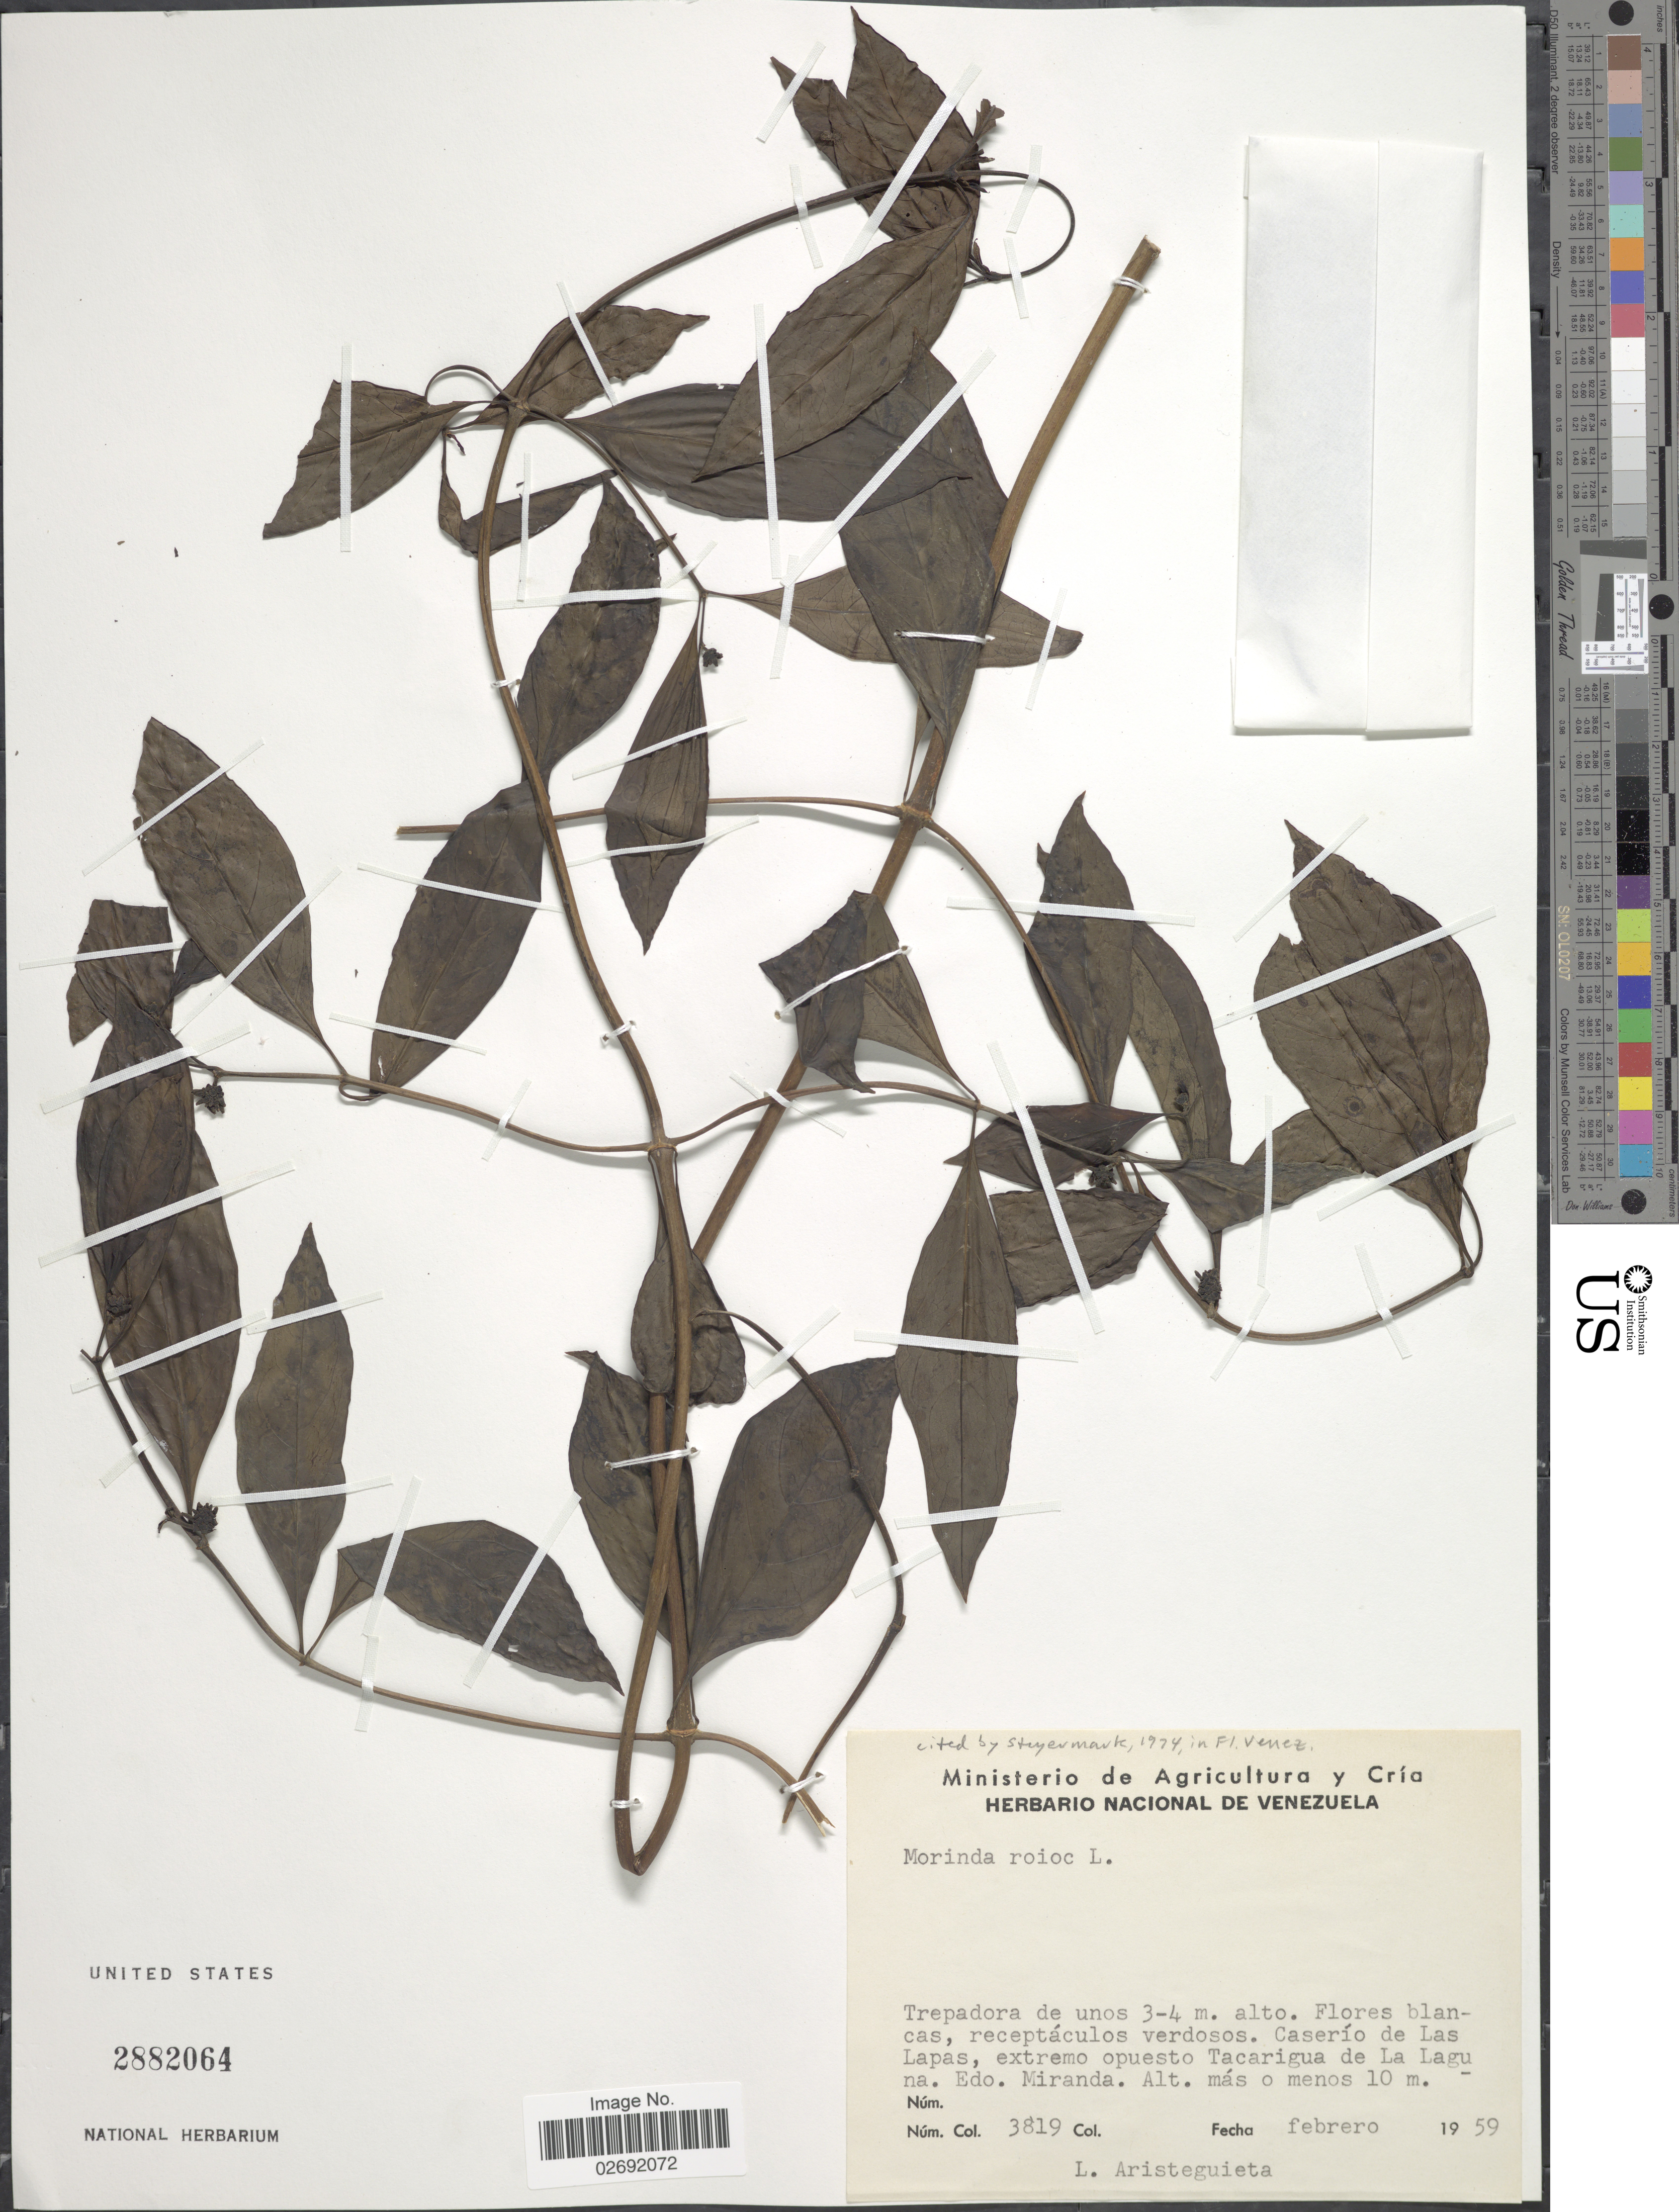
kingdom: Plantae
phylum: Tracheophyta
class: Magnoliopsida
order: Gentianales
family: Rubiaceae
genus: Morinda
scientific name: Morinda royoc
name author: L.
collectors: L. Aristeguieta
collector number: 3819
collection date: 1959-02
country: Venezuela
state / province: Miranda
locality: Caserío de Las Lapas, extremo opuesto Tacarigua de La Laguna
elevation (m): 10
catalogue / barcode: US 2882064